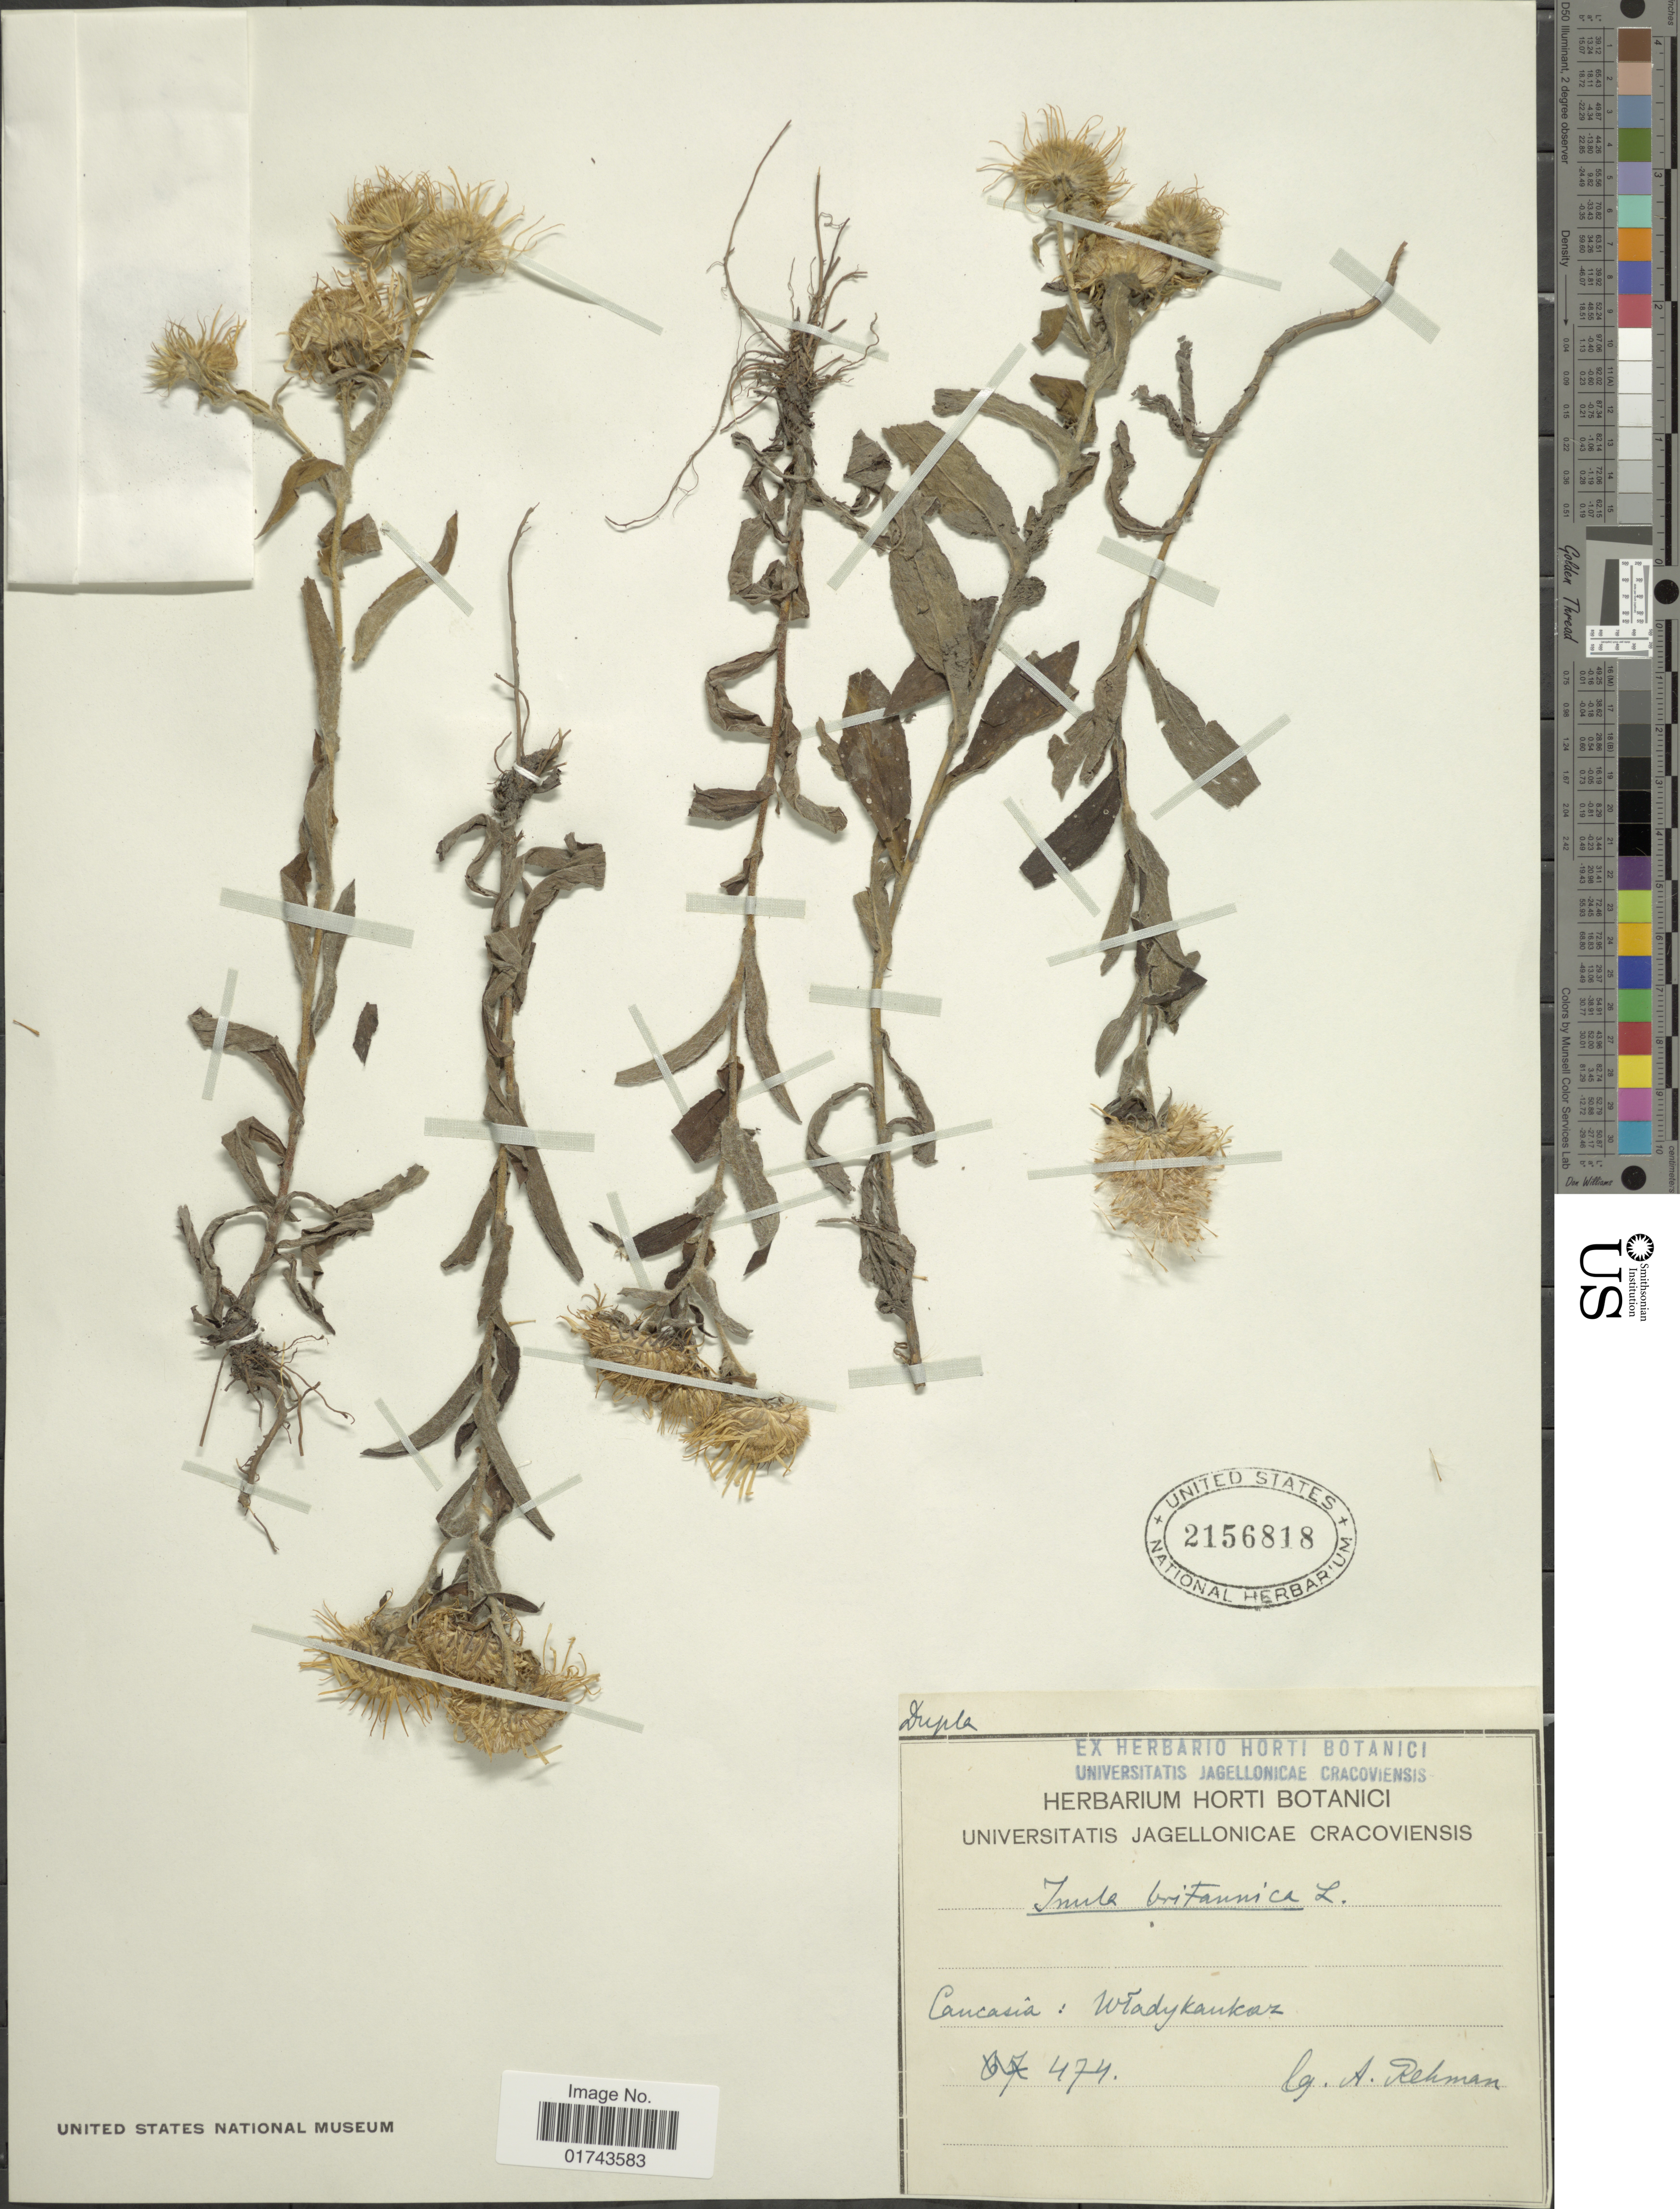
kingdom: Plantae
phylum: Tracheophyta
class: Magnoliopsida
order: Asterales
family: Asteraceae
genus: Inula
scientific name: Inula britannica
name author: L.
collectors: A. Rehman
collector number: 474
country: Russian Federation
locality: Cancasia: Vladykaukaz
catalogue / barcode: US 2156818